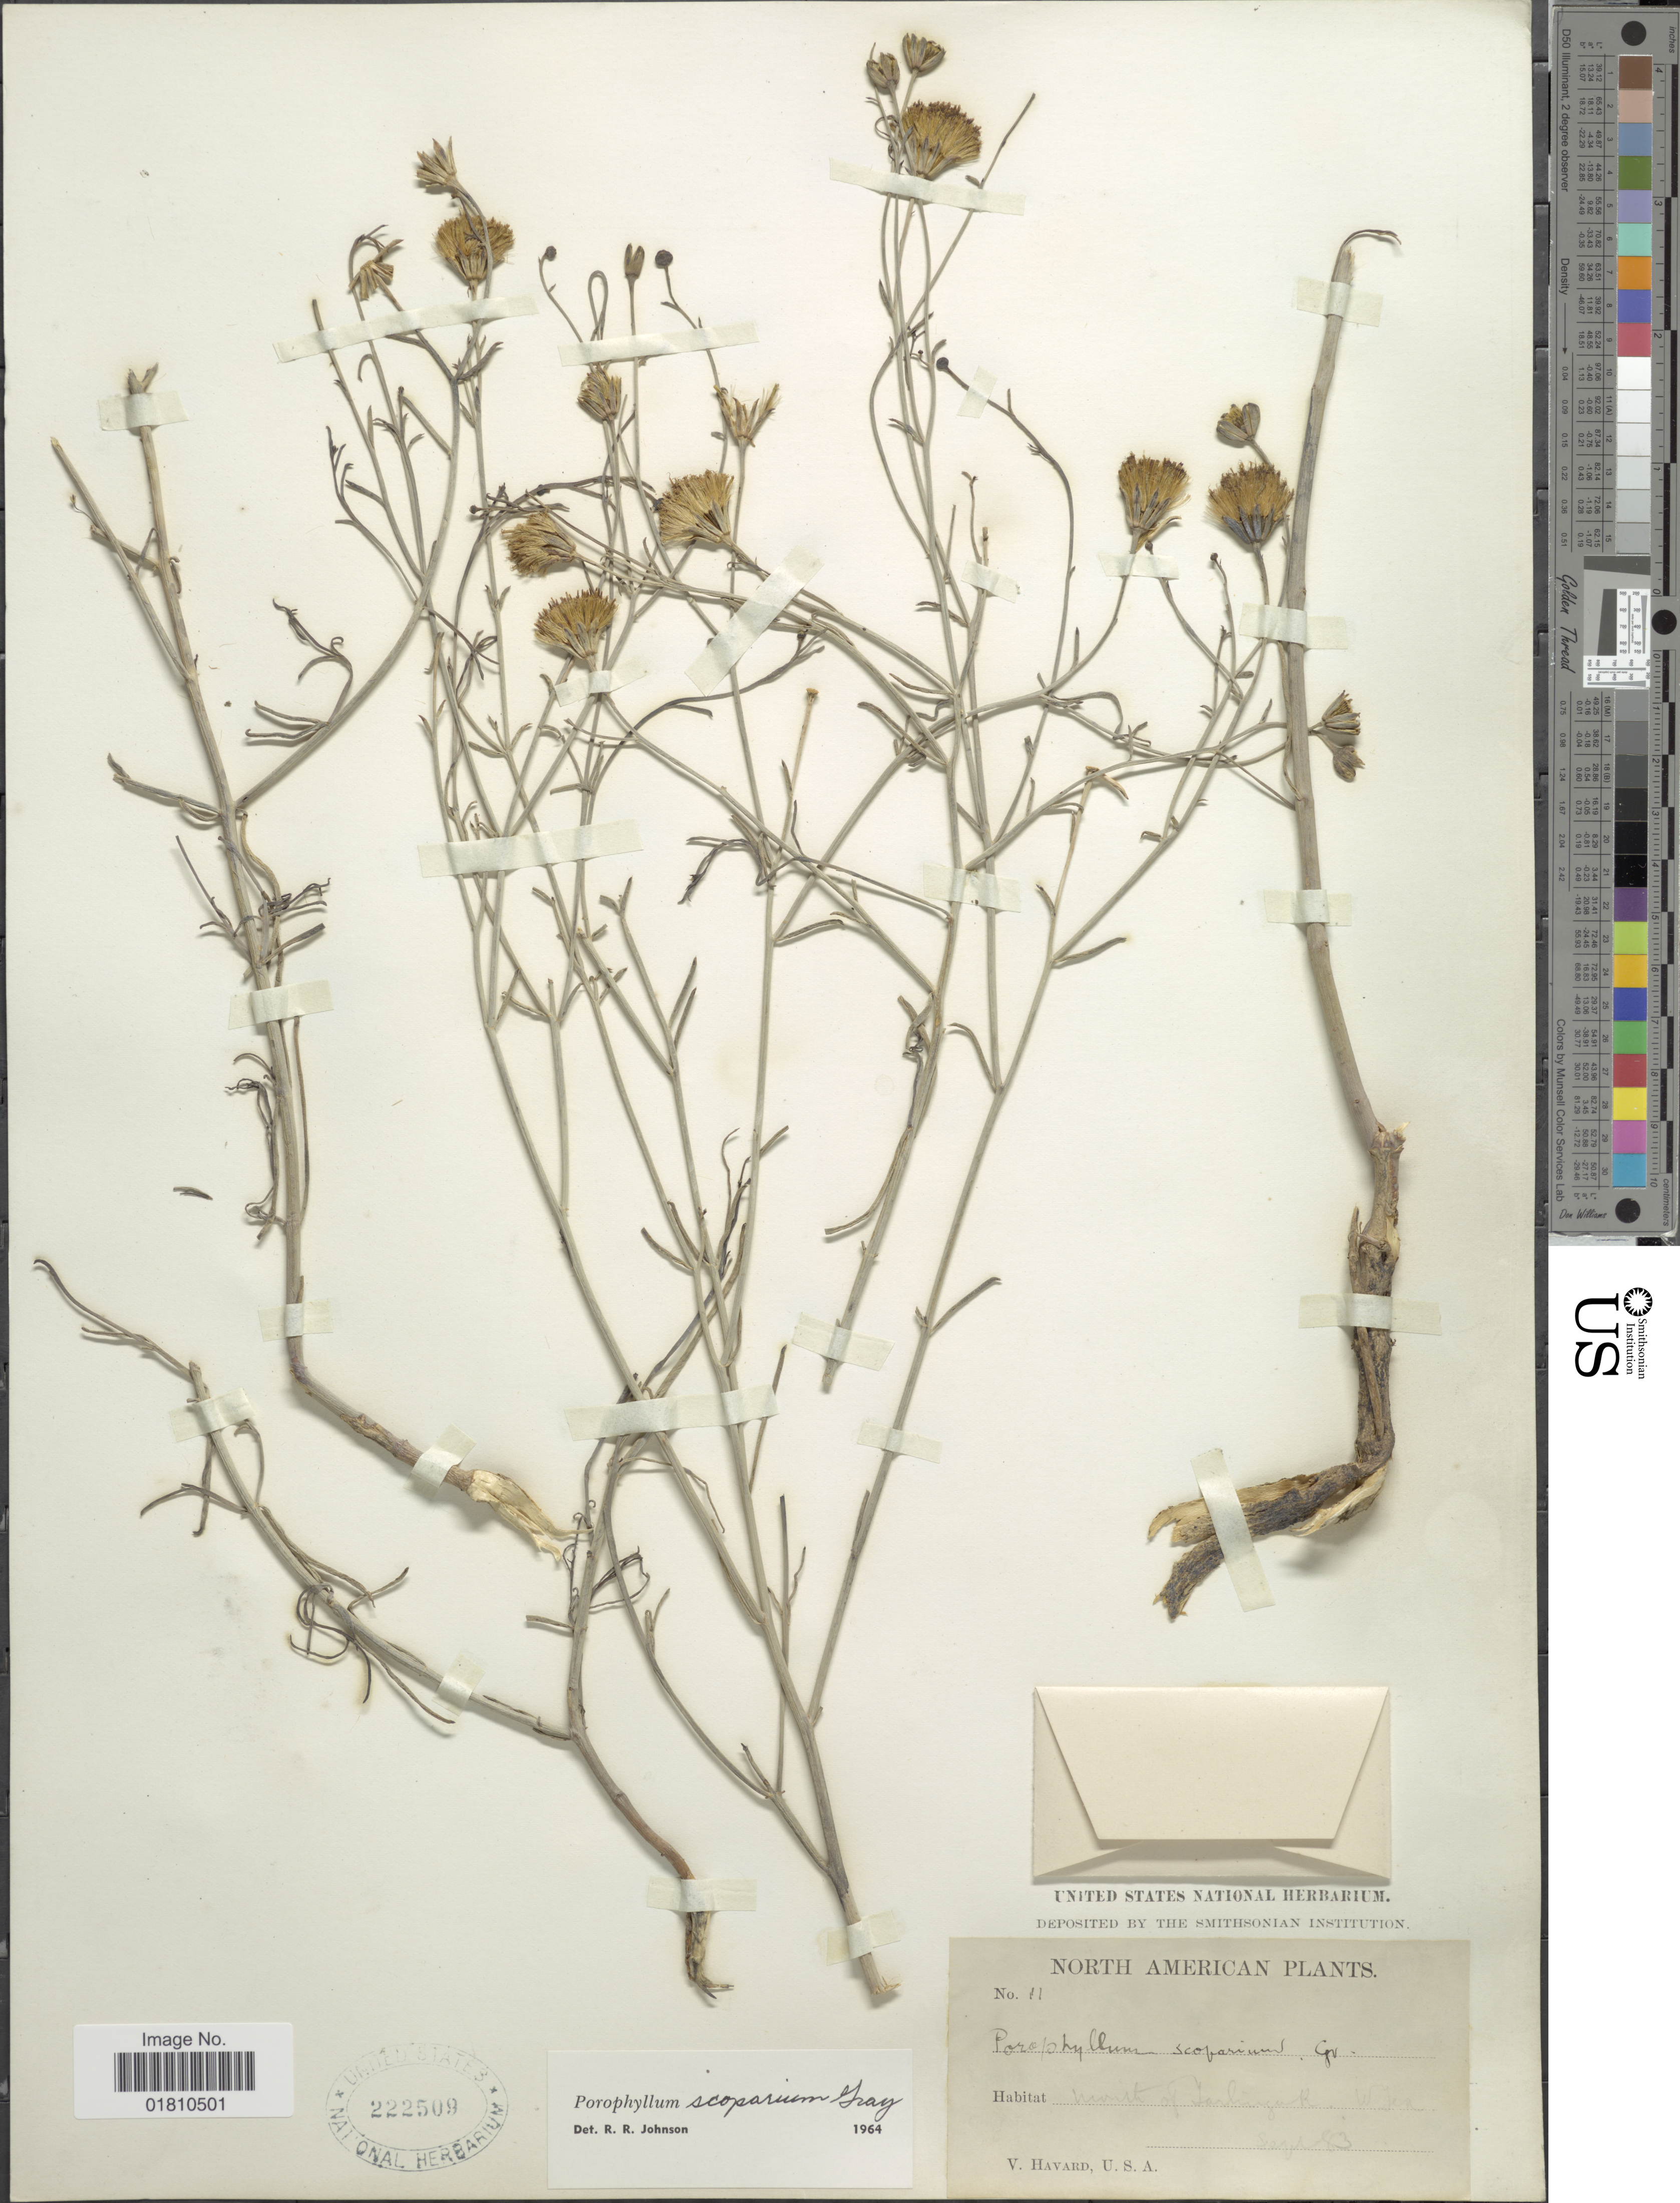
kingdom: Plantae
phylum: Tracheophyta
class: Magnoliopsida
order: Asterales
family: Asteraceae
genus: Porophyllum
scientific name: Porophyllum scoparium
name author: A. Gray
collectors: V. Havard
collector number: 11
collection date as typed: Transcribed d/m/y: /9/83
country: United States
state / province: Texas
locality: North America, Mouth of Terlingua R., W. Texas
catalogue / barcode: US 222509